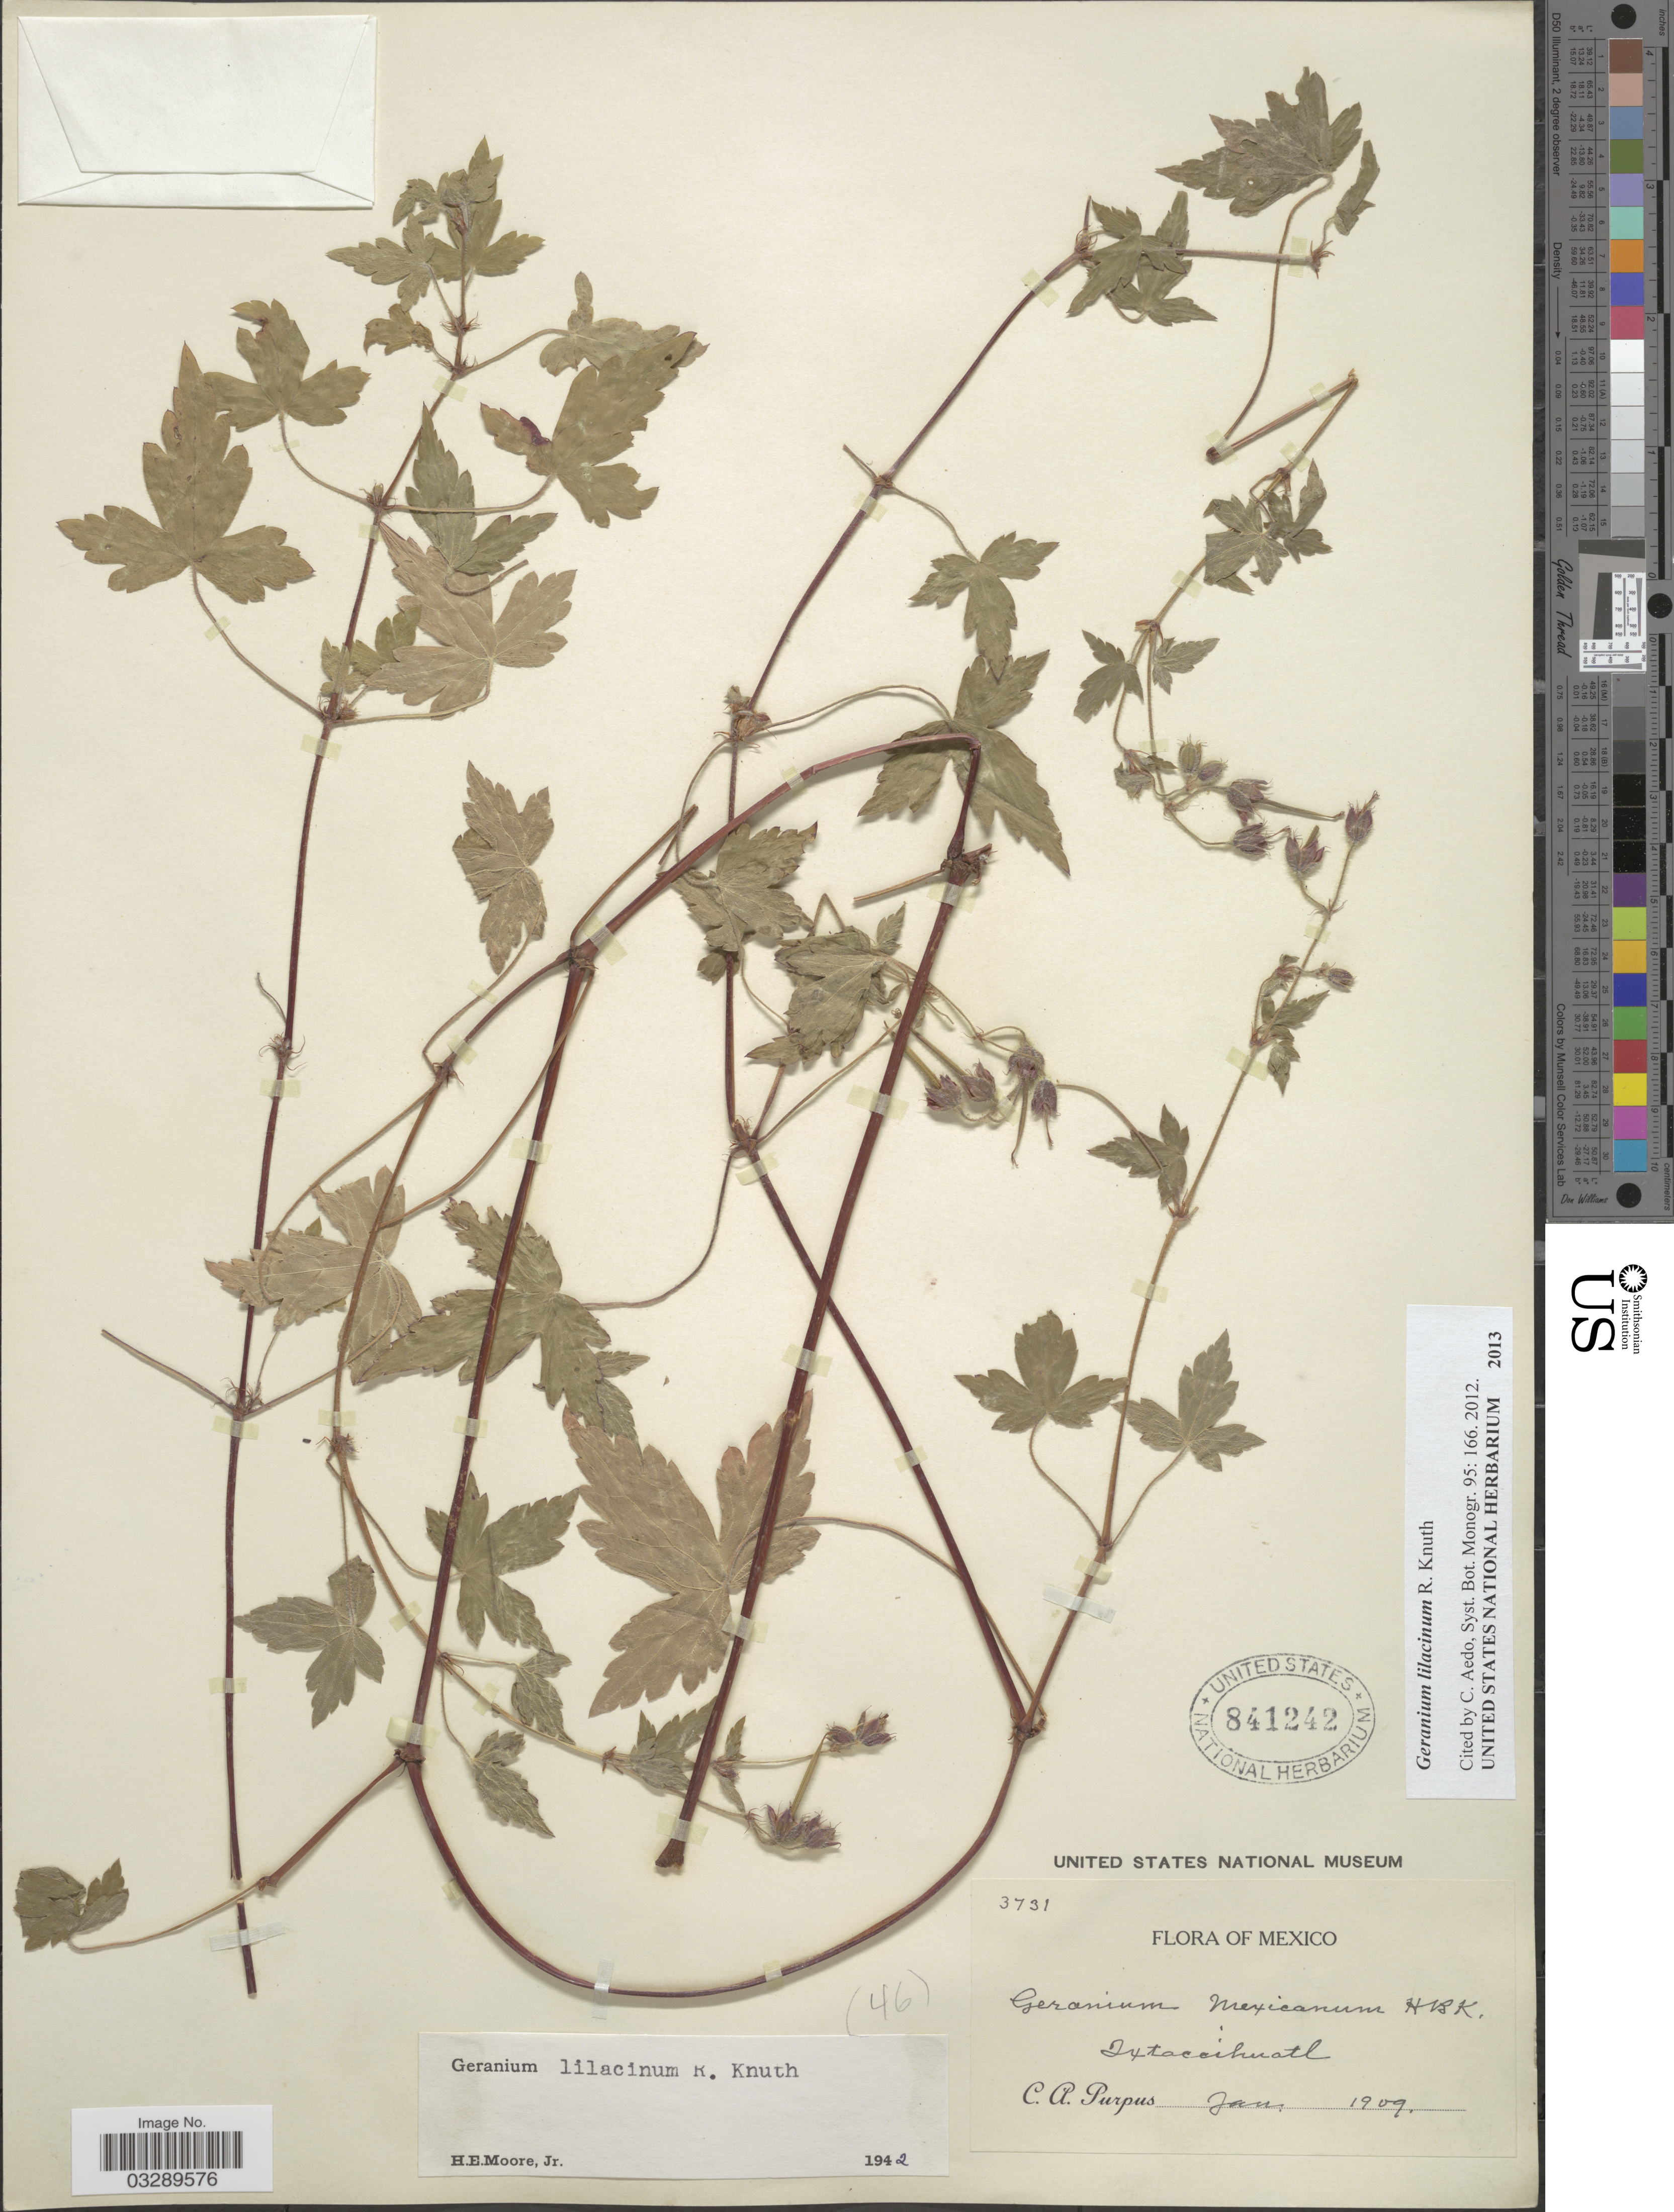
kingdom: Plantae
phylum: Tracheophyta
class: Magnoliopsida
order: Geraniales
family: Geraniaceae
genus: Geranium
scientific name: Geranium lilacinum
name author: R. Knuth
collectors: C. A. Purpus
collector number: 3731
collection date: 1909-01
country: Mexico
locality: Ixtaccihuatl.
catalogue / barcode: US 841242